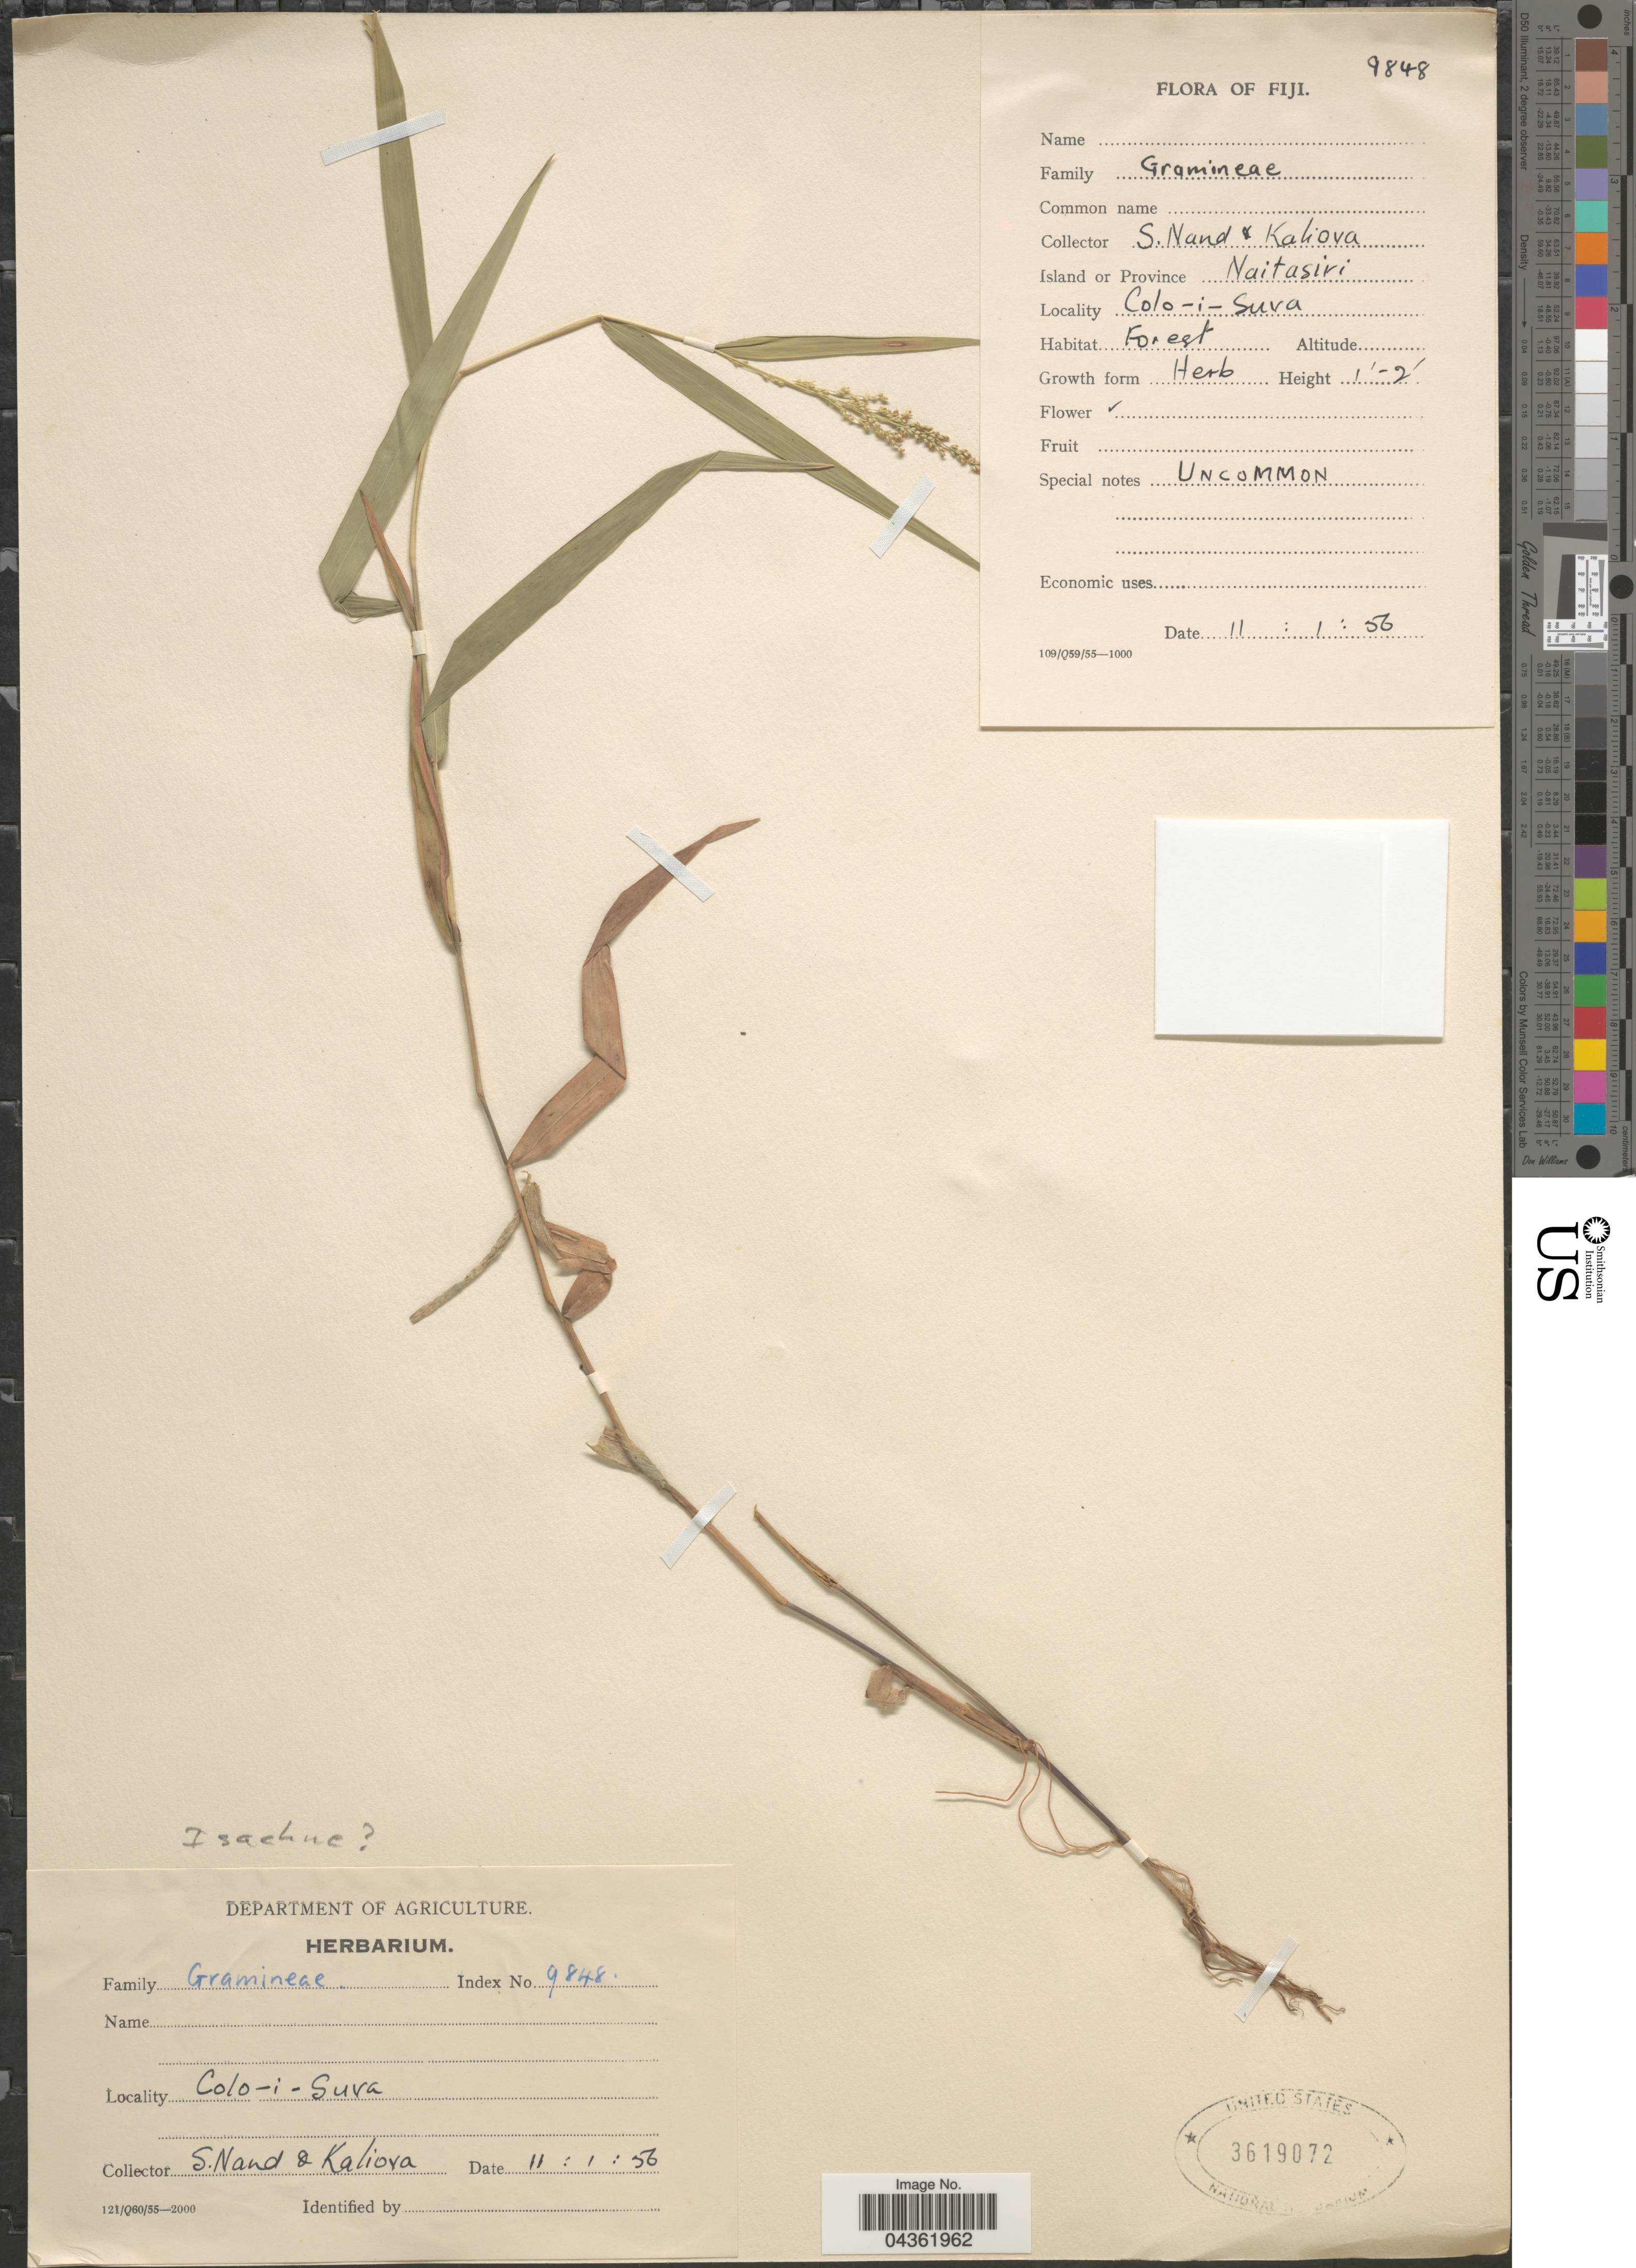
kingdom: Plantae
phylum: Tracheophyta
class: Liliopsida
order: Poales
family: Poaceae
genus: Isachne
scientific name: Isachne sp.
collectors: S. Nand & Kaliova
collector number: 9848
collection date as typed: Transcribed d/m/y: 11/1/56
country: Fiji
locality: Island or Province Naitasiri,. Colo-i-Suva.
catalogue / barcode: US 3619072